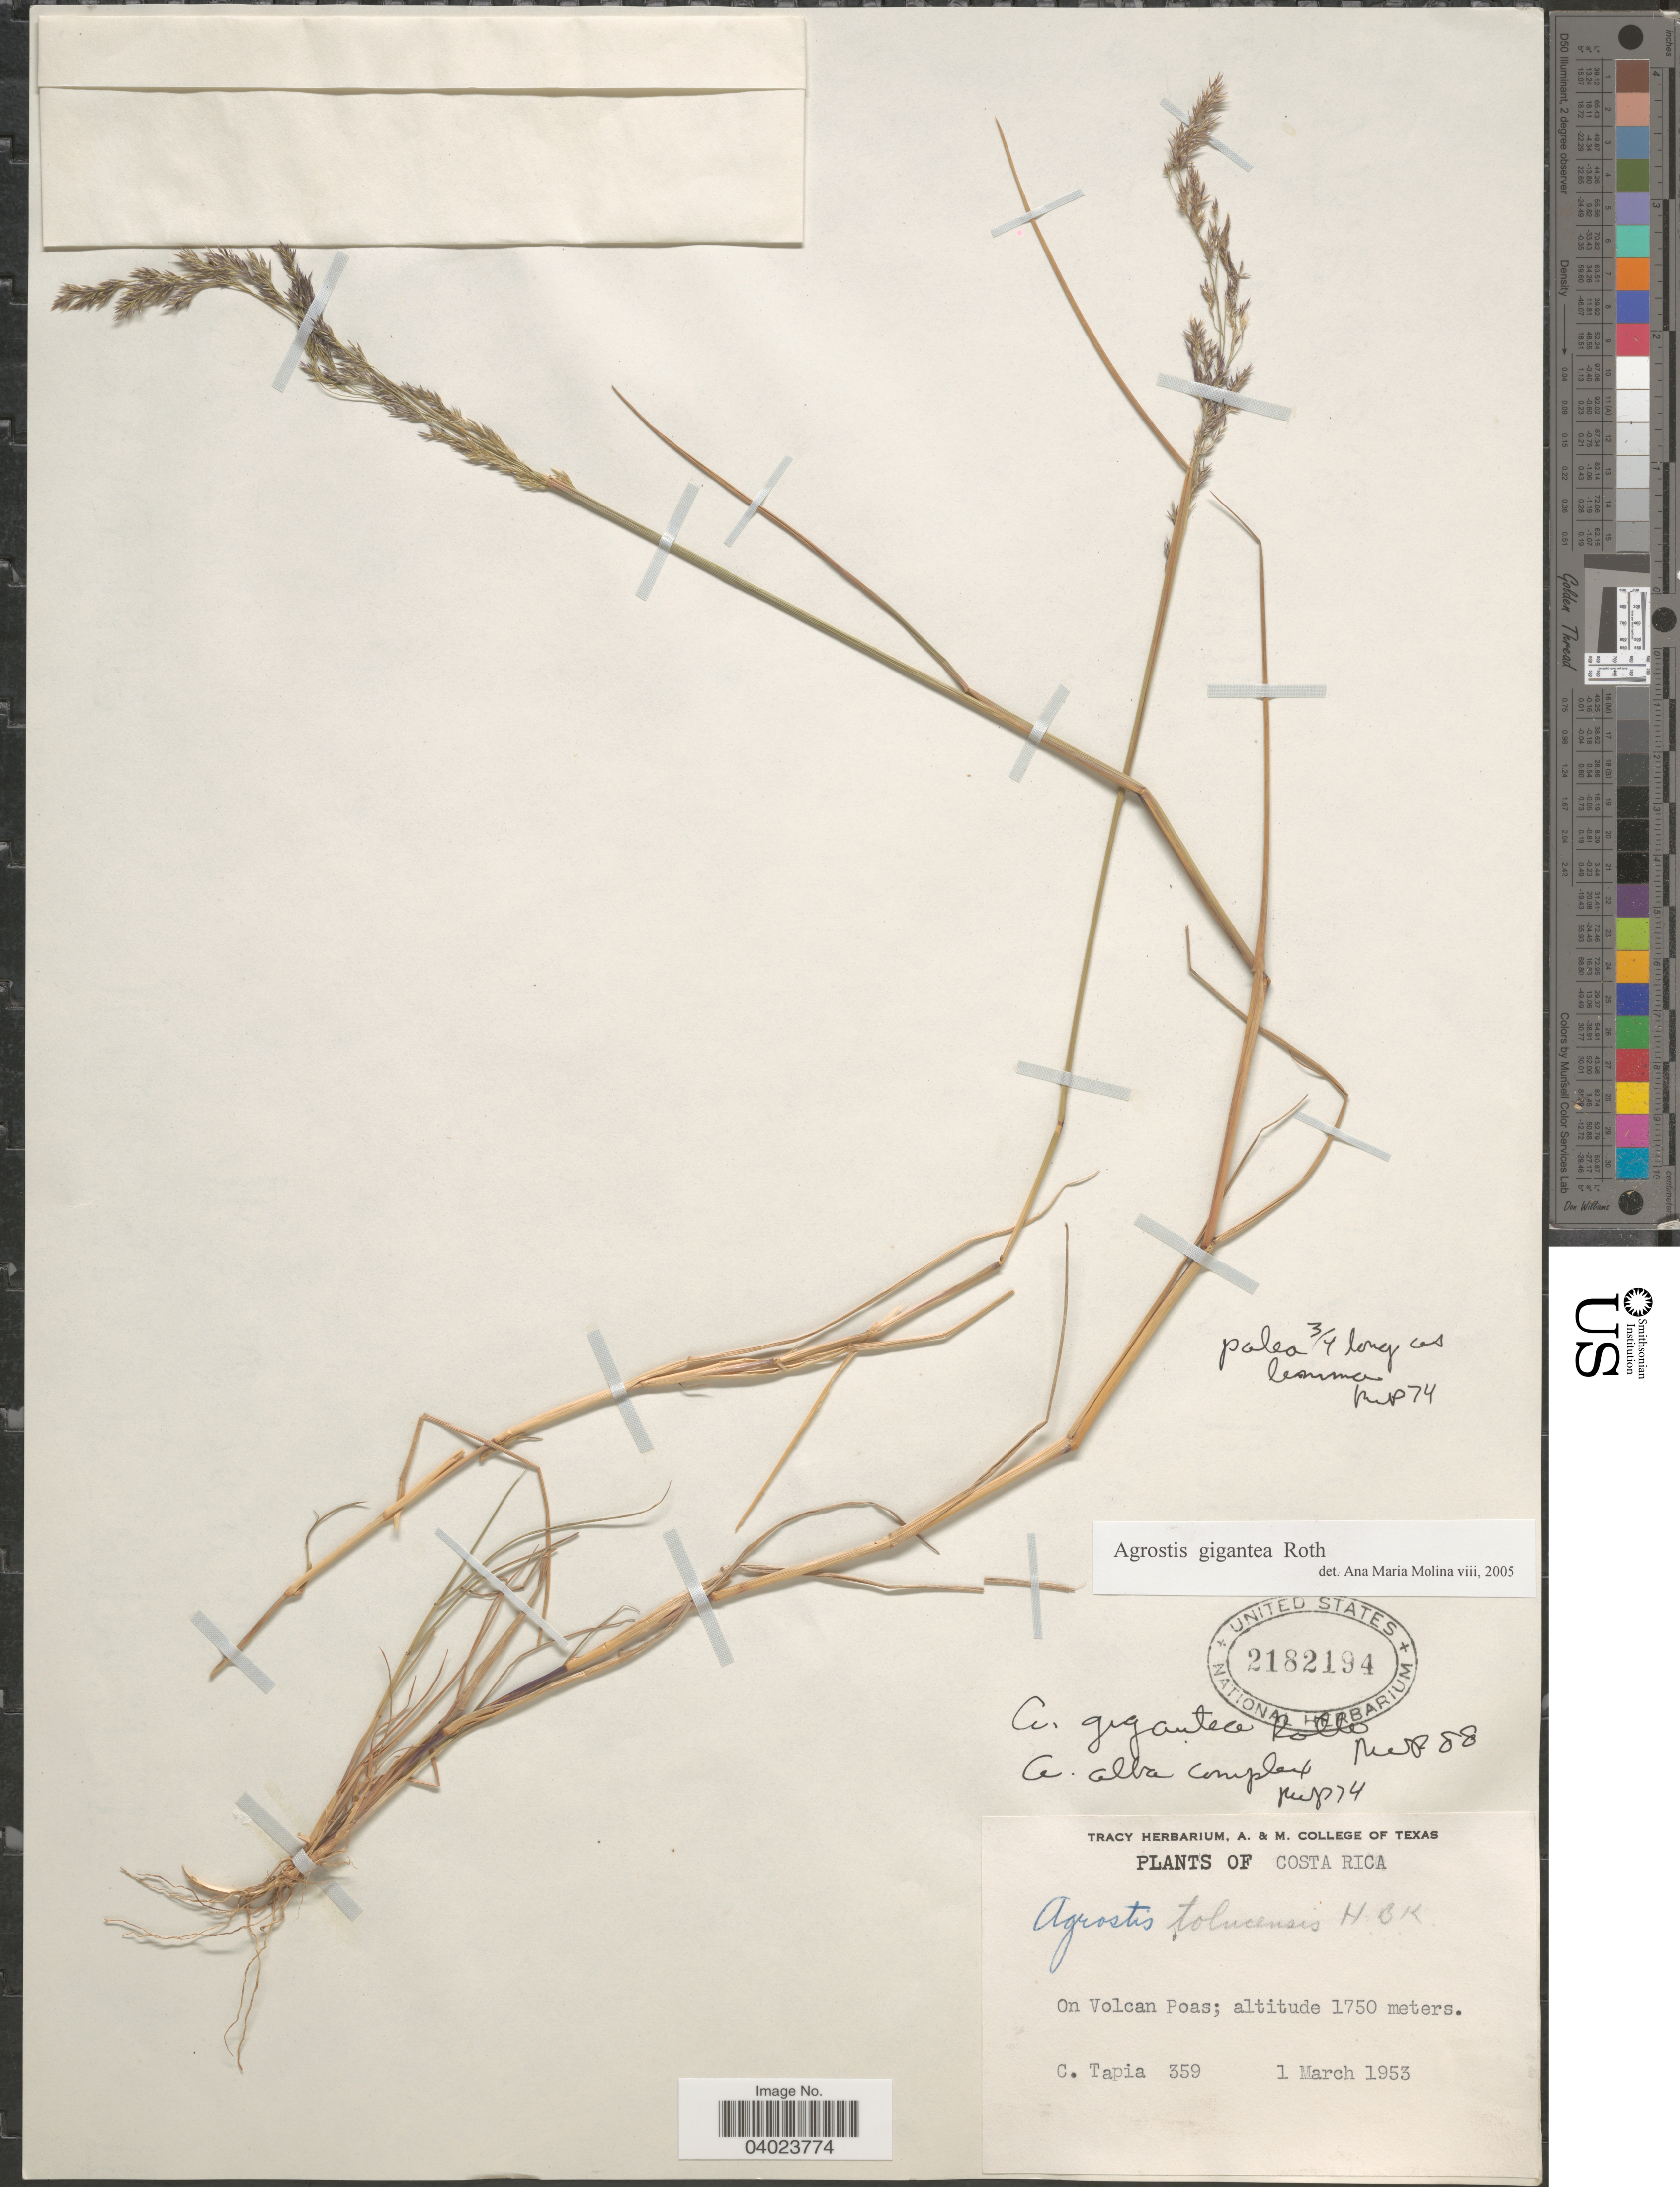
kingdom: Plantae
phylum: Tracheophyta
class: Liliopsida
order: Poales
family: Poaceae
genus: Agrostis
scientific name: Agrostis gigantea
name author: Roth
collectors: C. Tapia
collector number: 359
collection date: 1953-03-01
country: Costa Rica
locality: On Volcan Poas.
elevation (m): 1750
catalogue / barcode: US 2182194